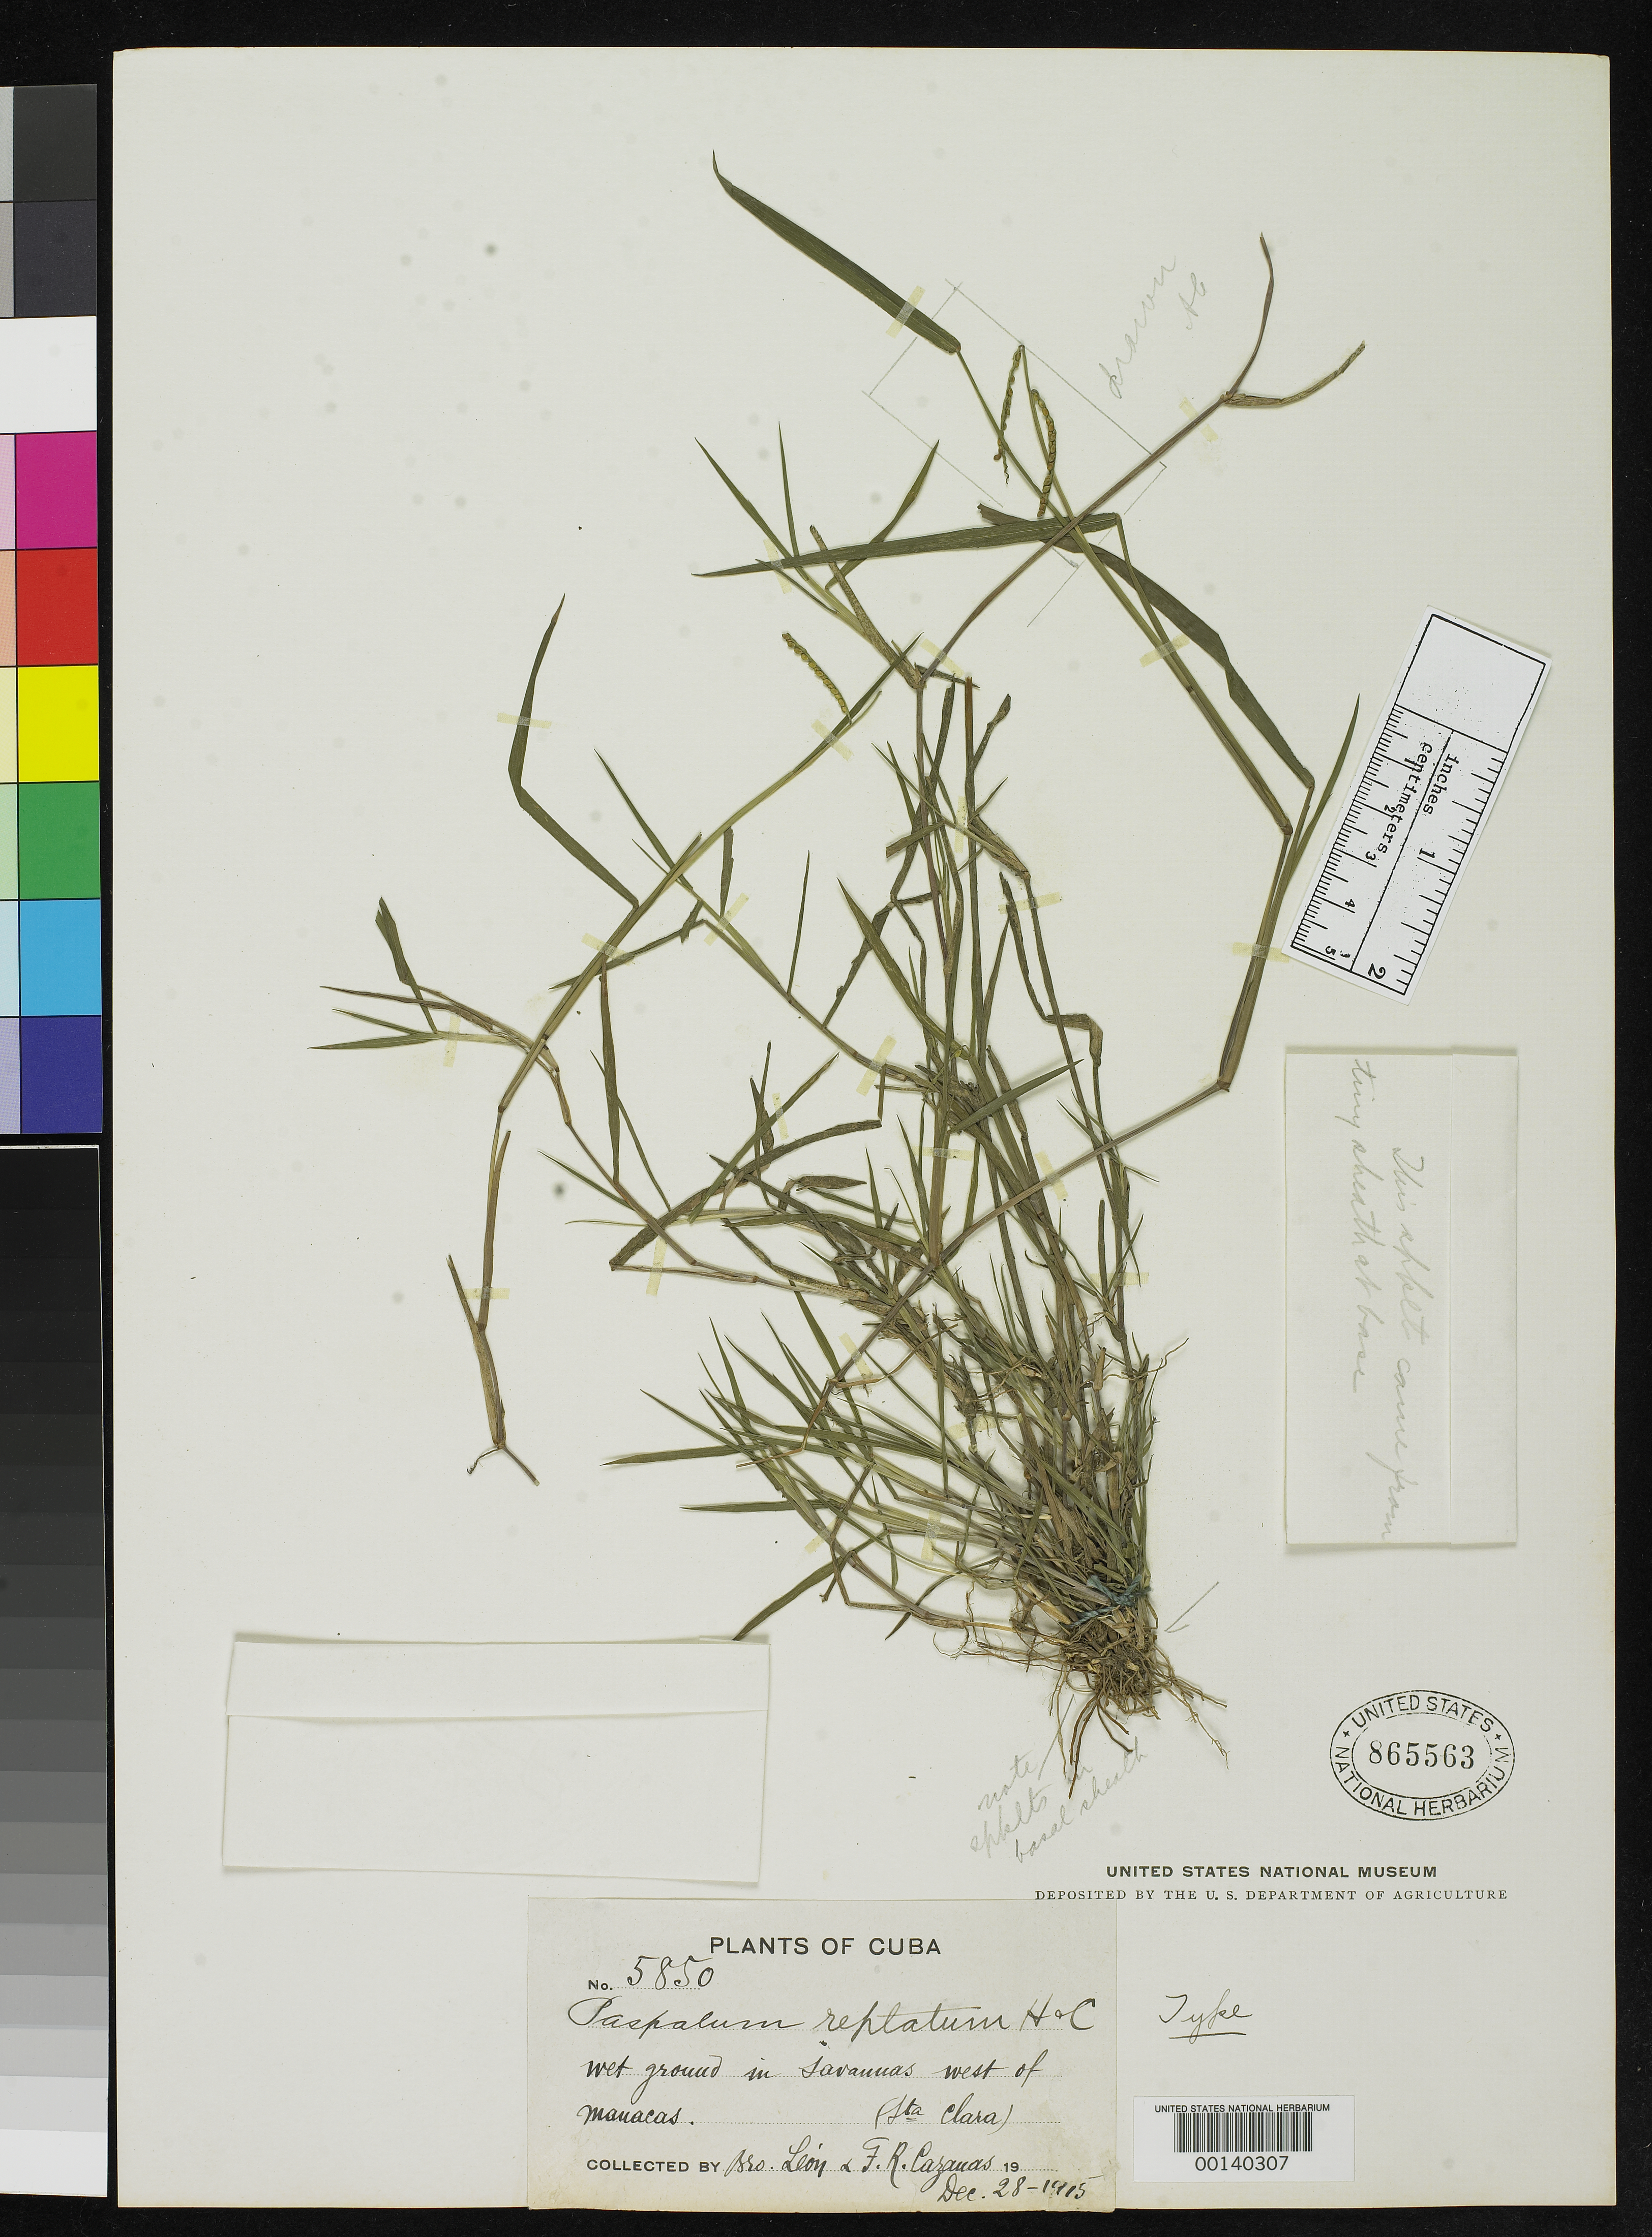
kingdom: Plantae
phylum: Tracheophyta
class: Liliopsida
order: Poales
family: Poaceae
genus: Paspalum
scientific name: Paspalum reptatum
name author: Hitchc. & Chase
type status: Holotype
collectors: Bro. León & F. Cazauas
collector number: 5850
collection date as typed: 28 Dec 1915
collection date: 1915-12-28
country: Cuba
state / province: Las Villas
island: Greater Antilles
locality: West of Manacas.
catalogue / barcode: US 865563